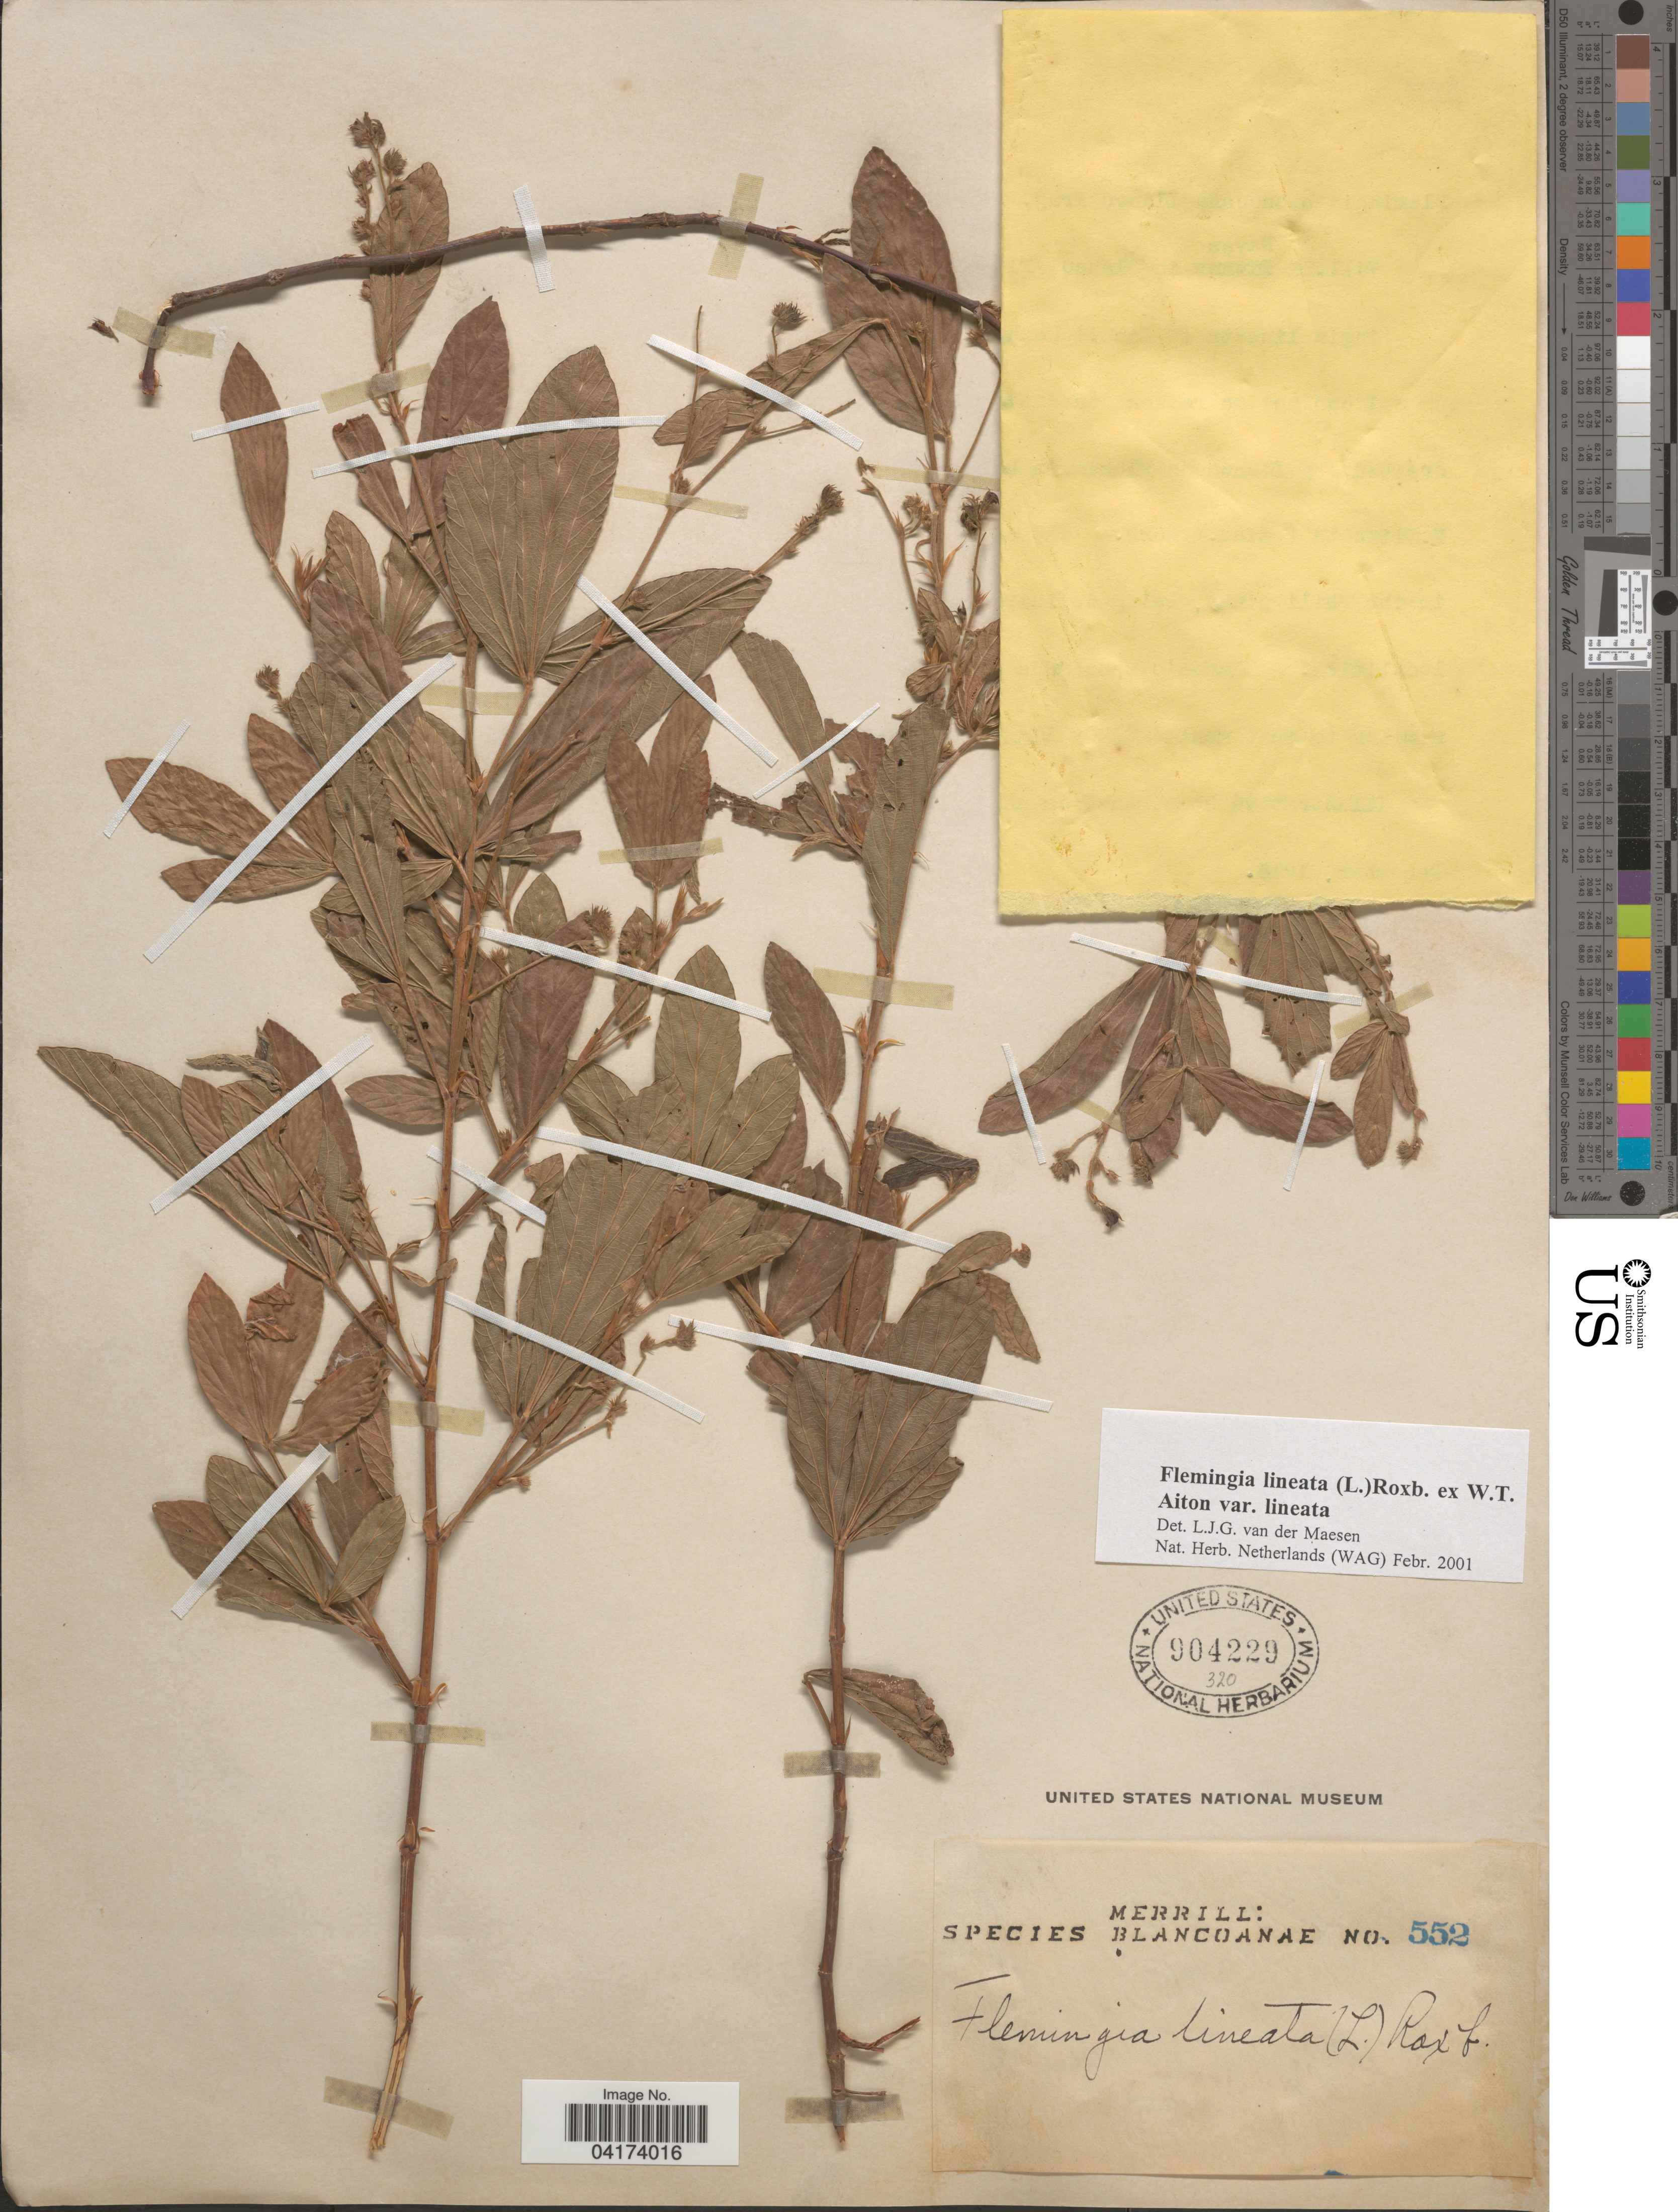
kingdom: Plantae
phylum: Tracheophyta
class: Magnoliopsida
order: Fabales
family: Fabaceae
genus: Flemingia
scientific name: Flemingia lineata var. lineata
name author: (L.) Roxb.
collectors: Merrill, --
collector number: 552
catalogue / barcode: US 904229